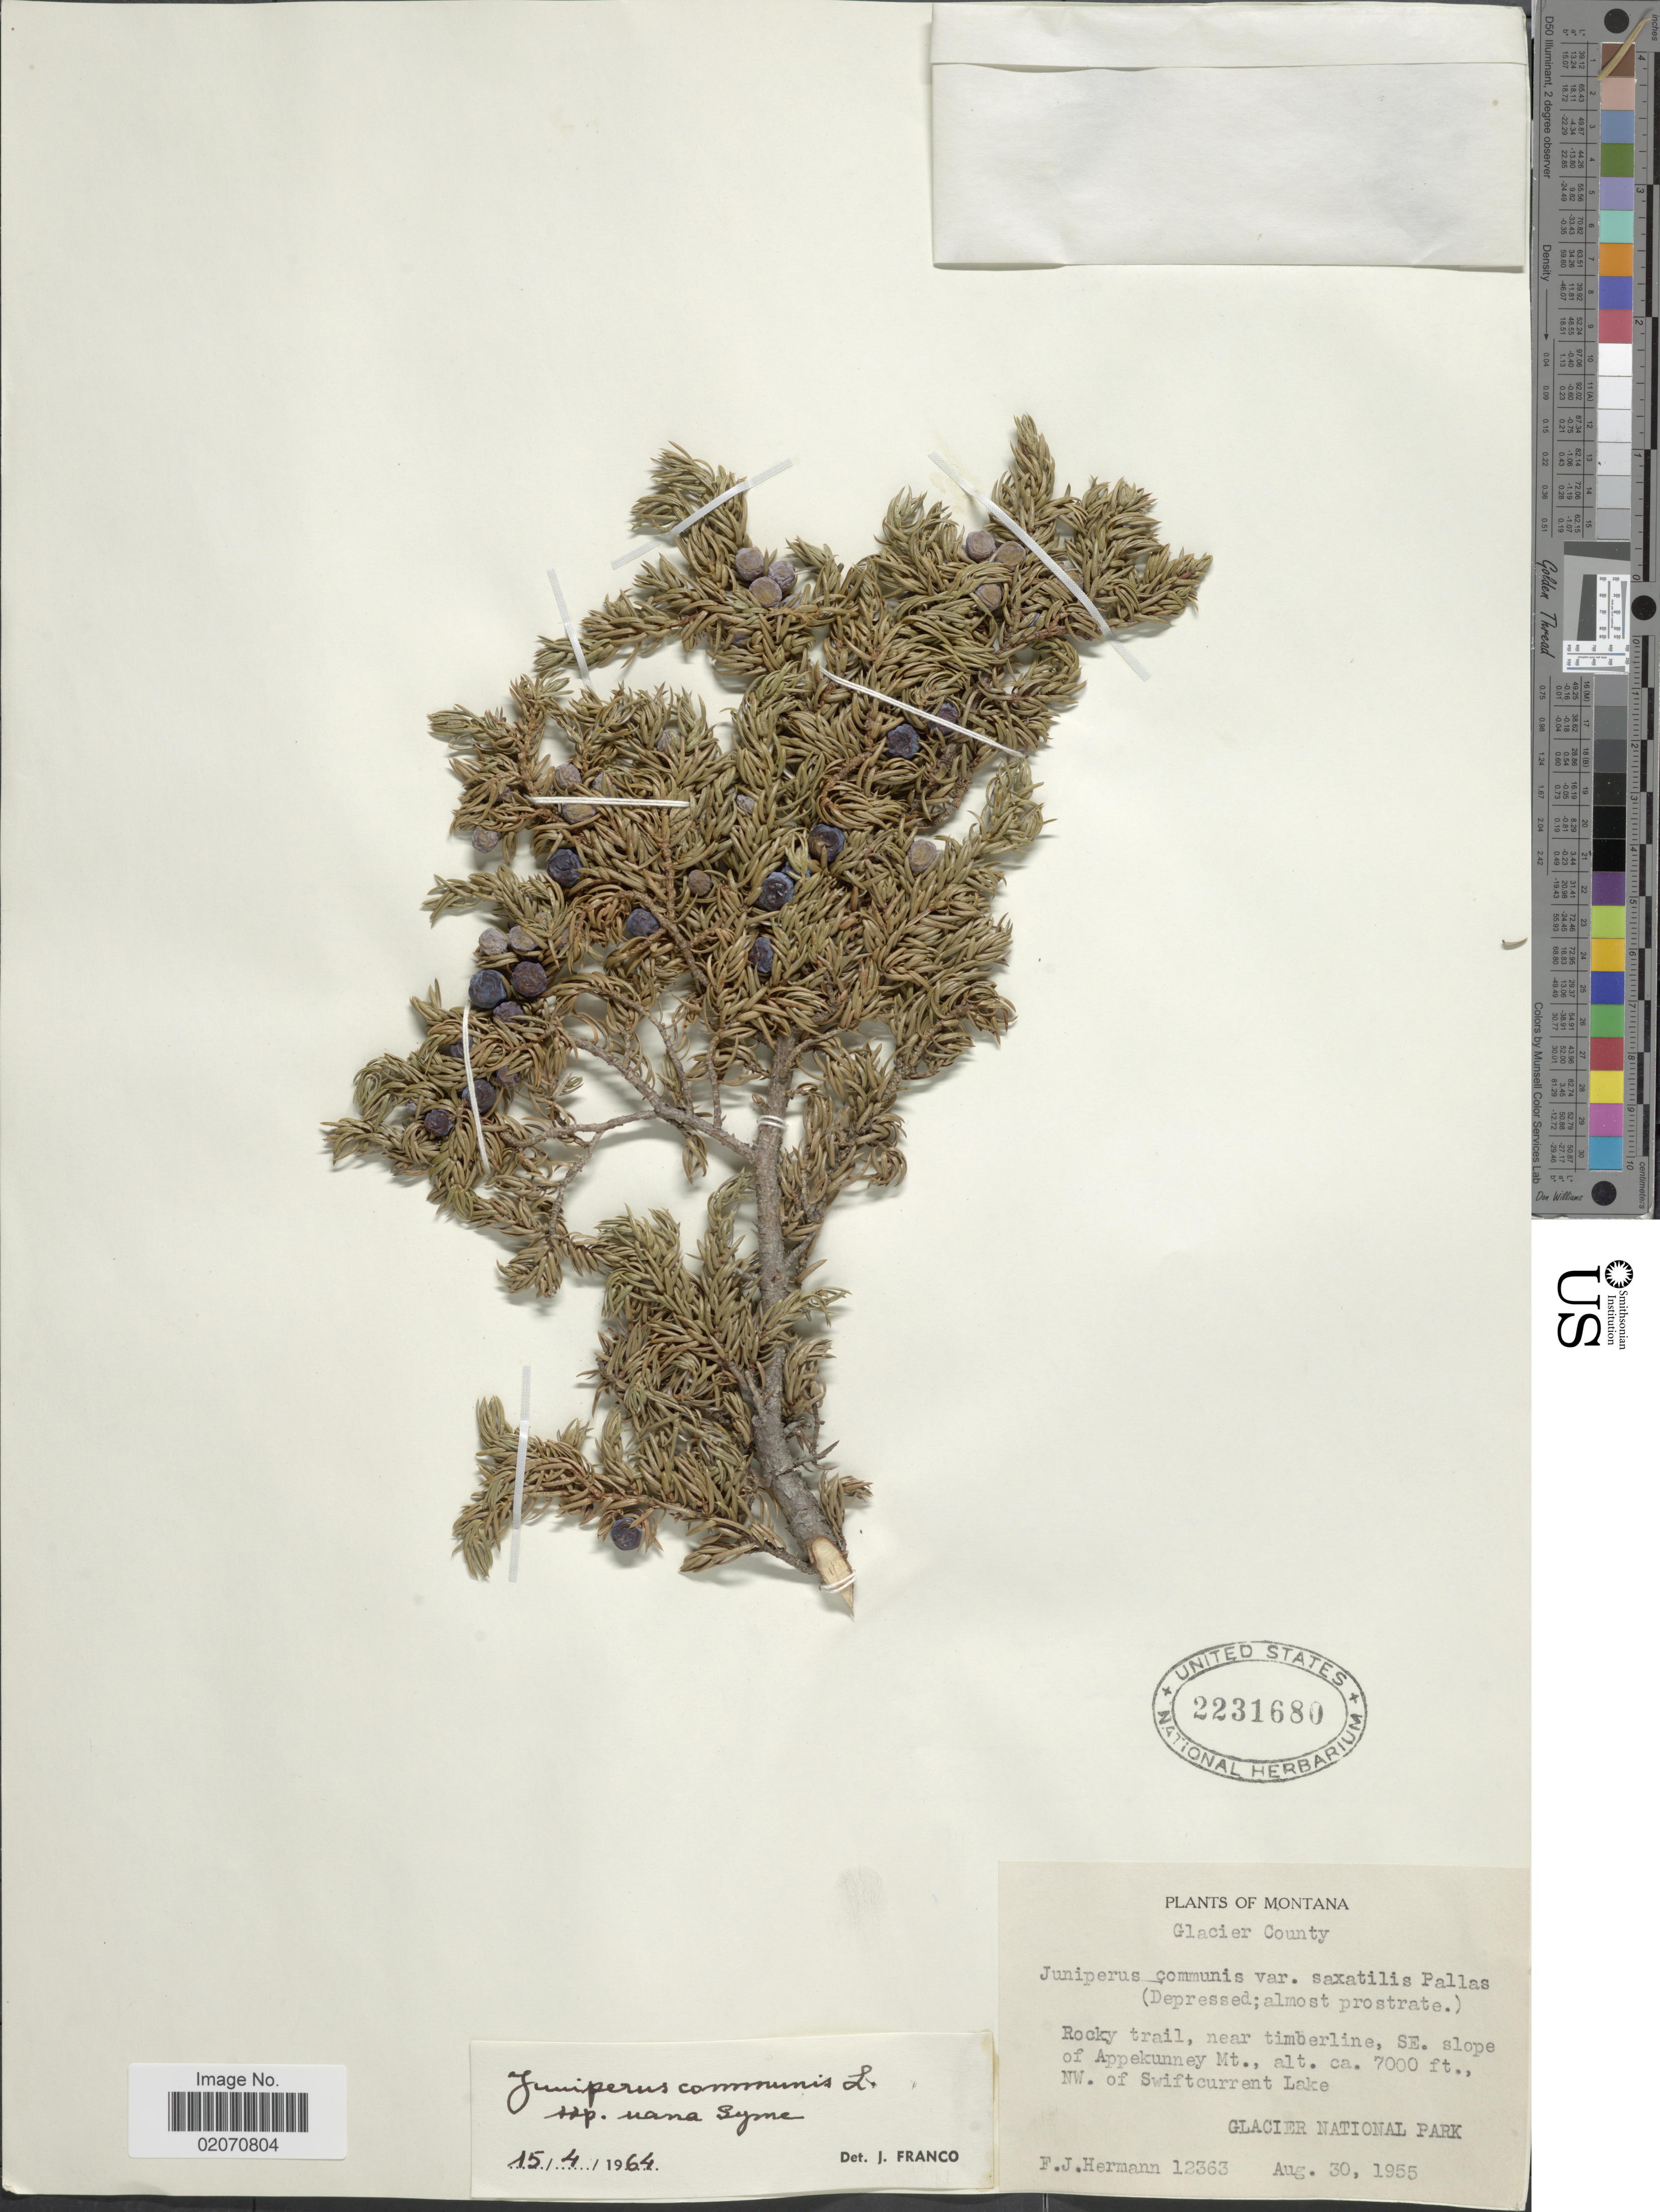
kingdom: Plantae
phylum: Tracheophyta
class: Pinopsida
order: Pinales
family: Cupressaceae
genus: Juniperus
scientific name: Juniperus communis subsp. nana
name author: (Willd.) Syme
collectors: F. J. Hermann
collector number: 12363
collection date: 1955-08-30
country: United States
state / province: Montana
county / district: Glacier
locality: Rocky Trail, near timberline, SE. slope of Appekunney Mt. NW. of Swiftcurrent Lake, Glacier National Park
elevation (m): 2134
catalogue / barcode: US 2231680